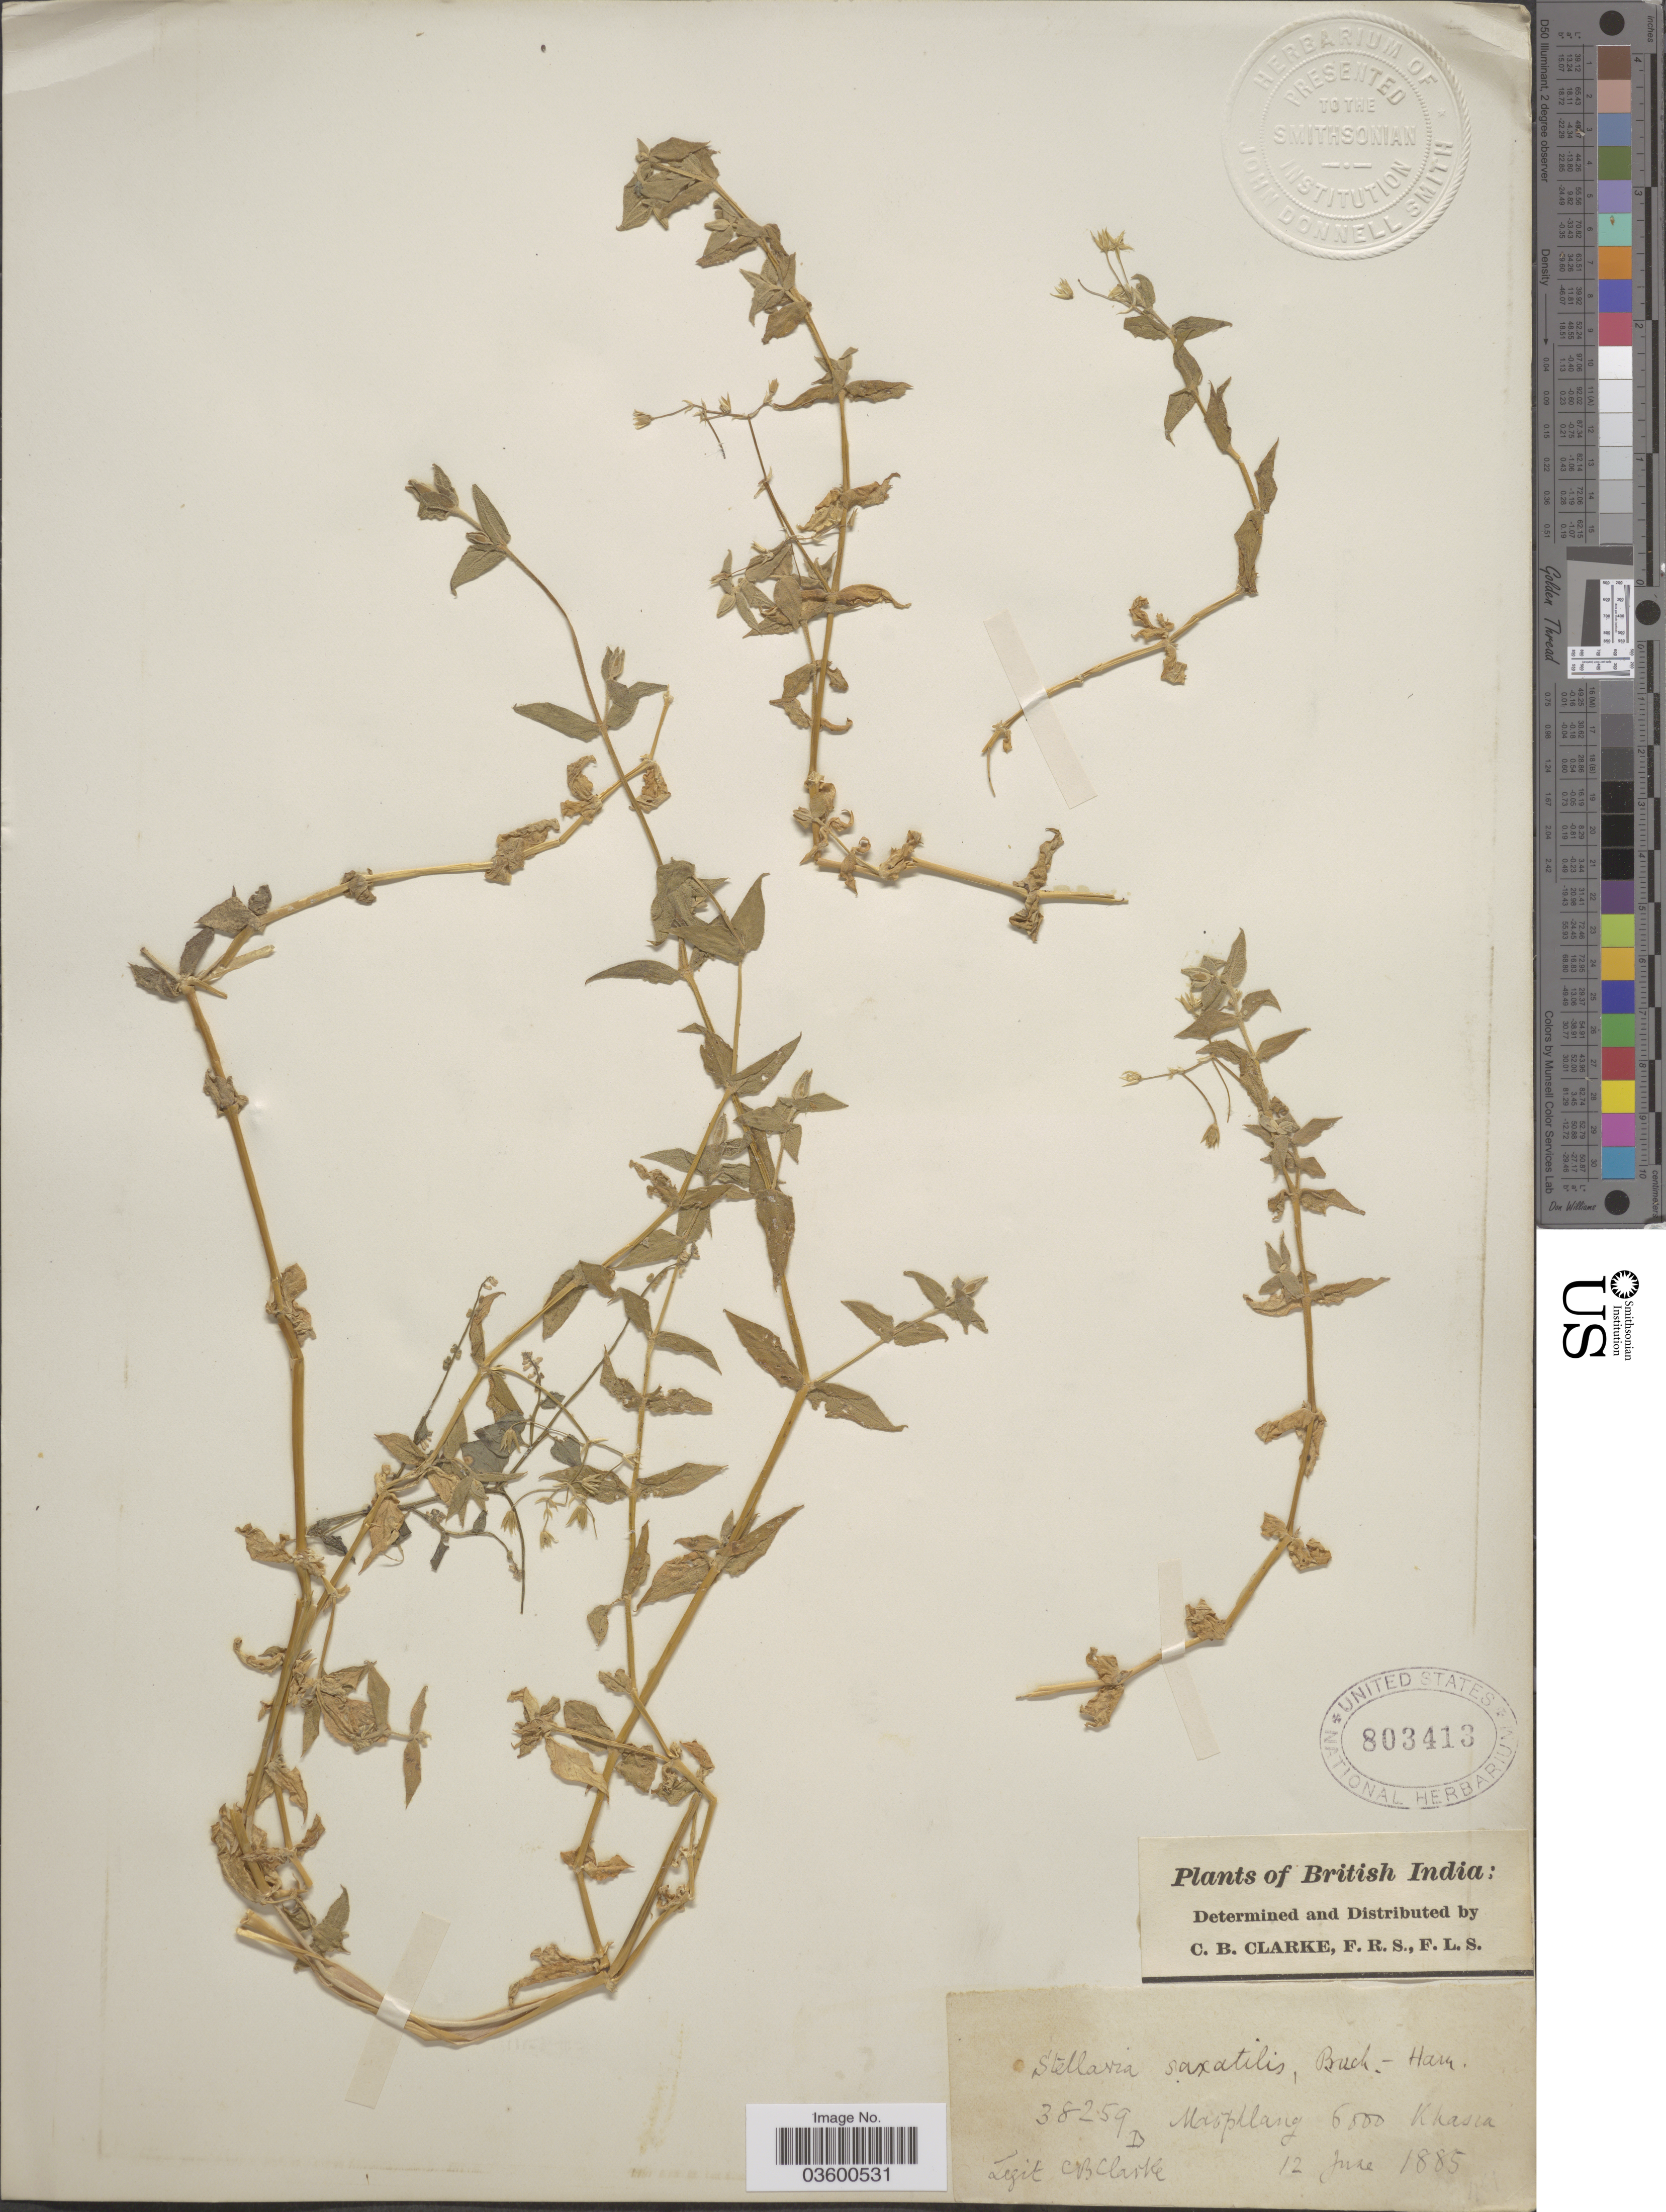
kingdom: Plantae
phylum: Tracheophyta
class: Magnoliopsida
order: Caryophyllales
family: Caryophyllaceae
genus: Stellaria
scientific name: Stellaria saxatilis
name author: Buch.-Ham. ex D. Don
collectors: C. B. Clarke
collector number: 38259 D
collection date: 1885-06-12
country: India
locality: British India. Maophlang Khasia.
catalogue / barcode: US 803413